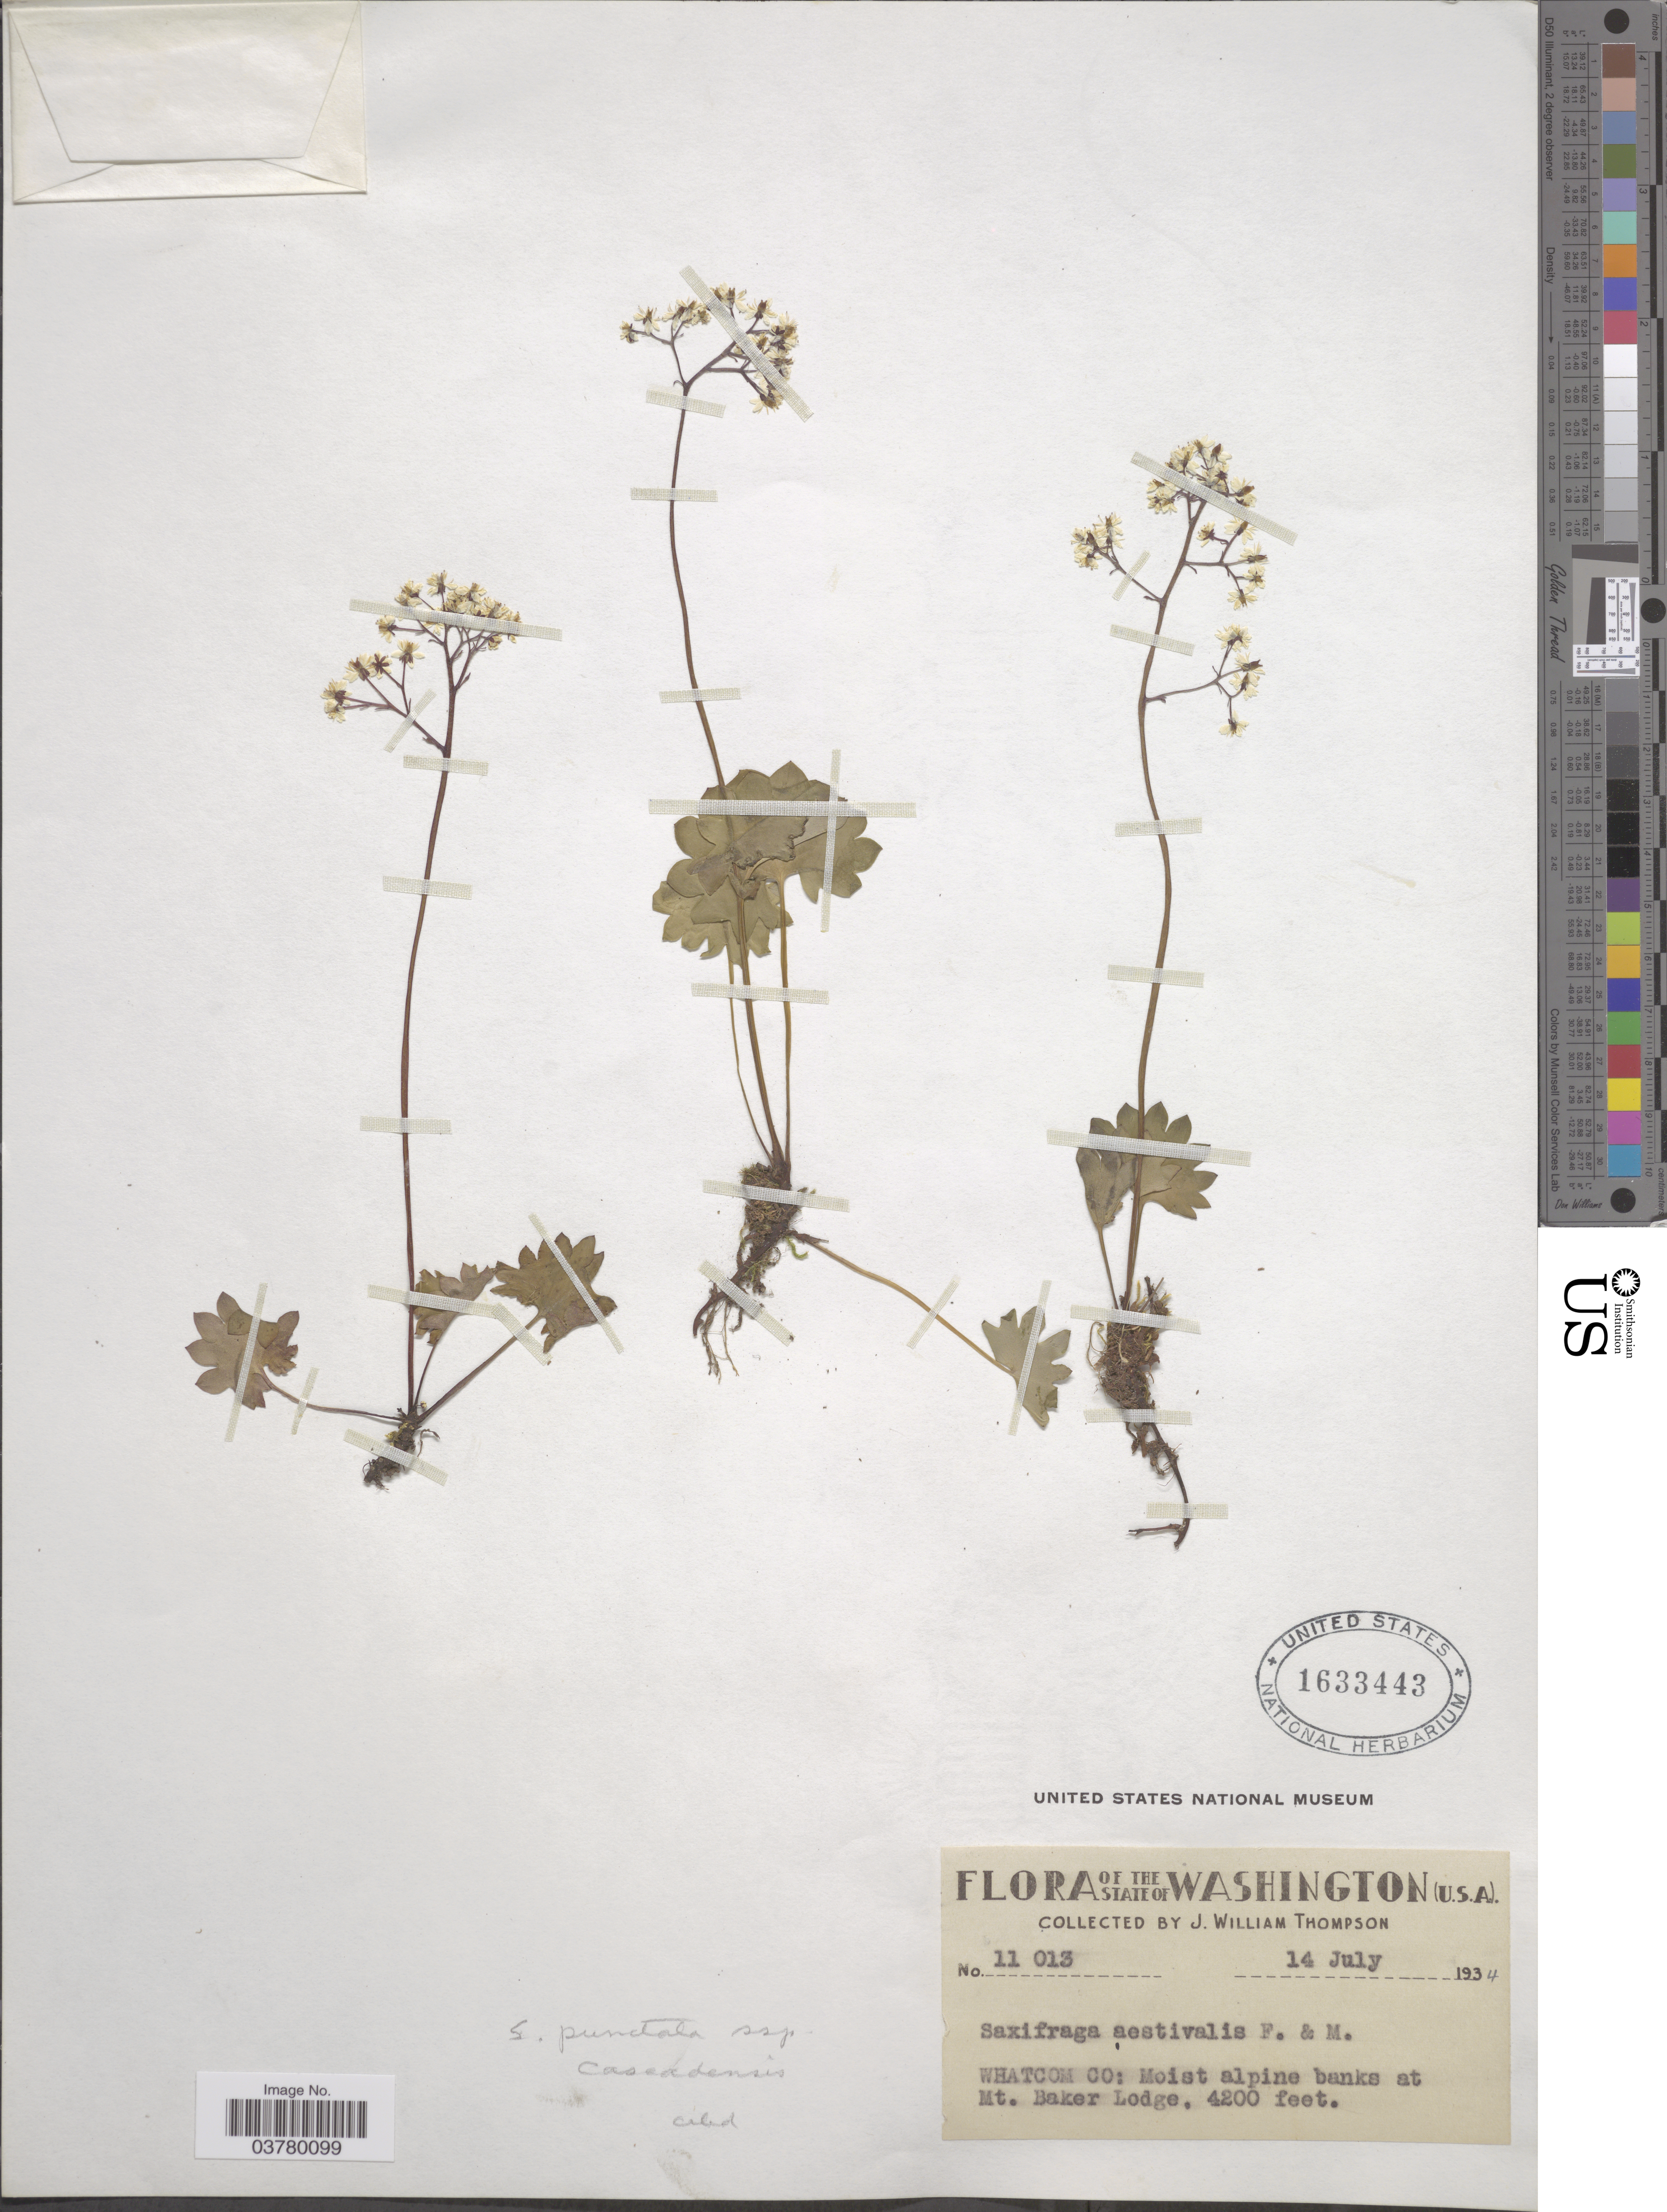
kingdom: Plantae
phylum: Tracheophyta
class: Magnoliopsida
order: Saxifragales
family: Saxifragaceae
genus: Micranthes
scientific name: Micranthes nelsoniana var. cascadensis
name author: (Calder & Savile) Gornall & H. Ohba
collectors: J. W. Thompson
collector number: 11013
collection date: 1934-07-14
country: United States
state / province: Washington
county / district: Whitman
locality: Whatcom Co: Moist alpine banks at Mt. Baker Lodge.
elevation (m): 1280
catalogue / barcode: US 1633443